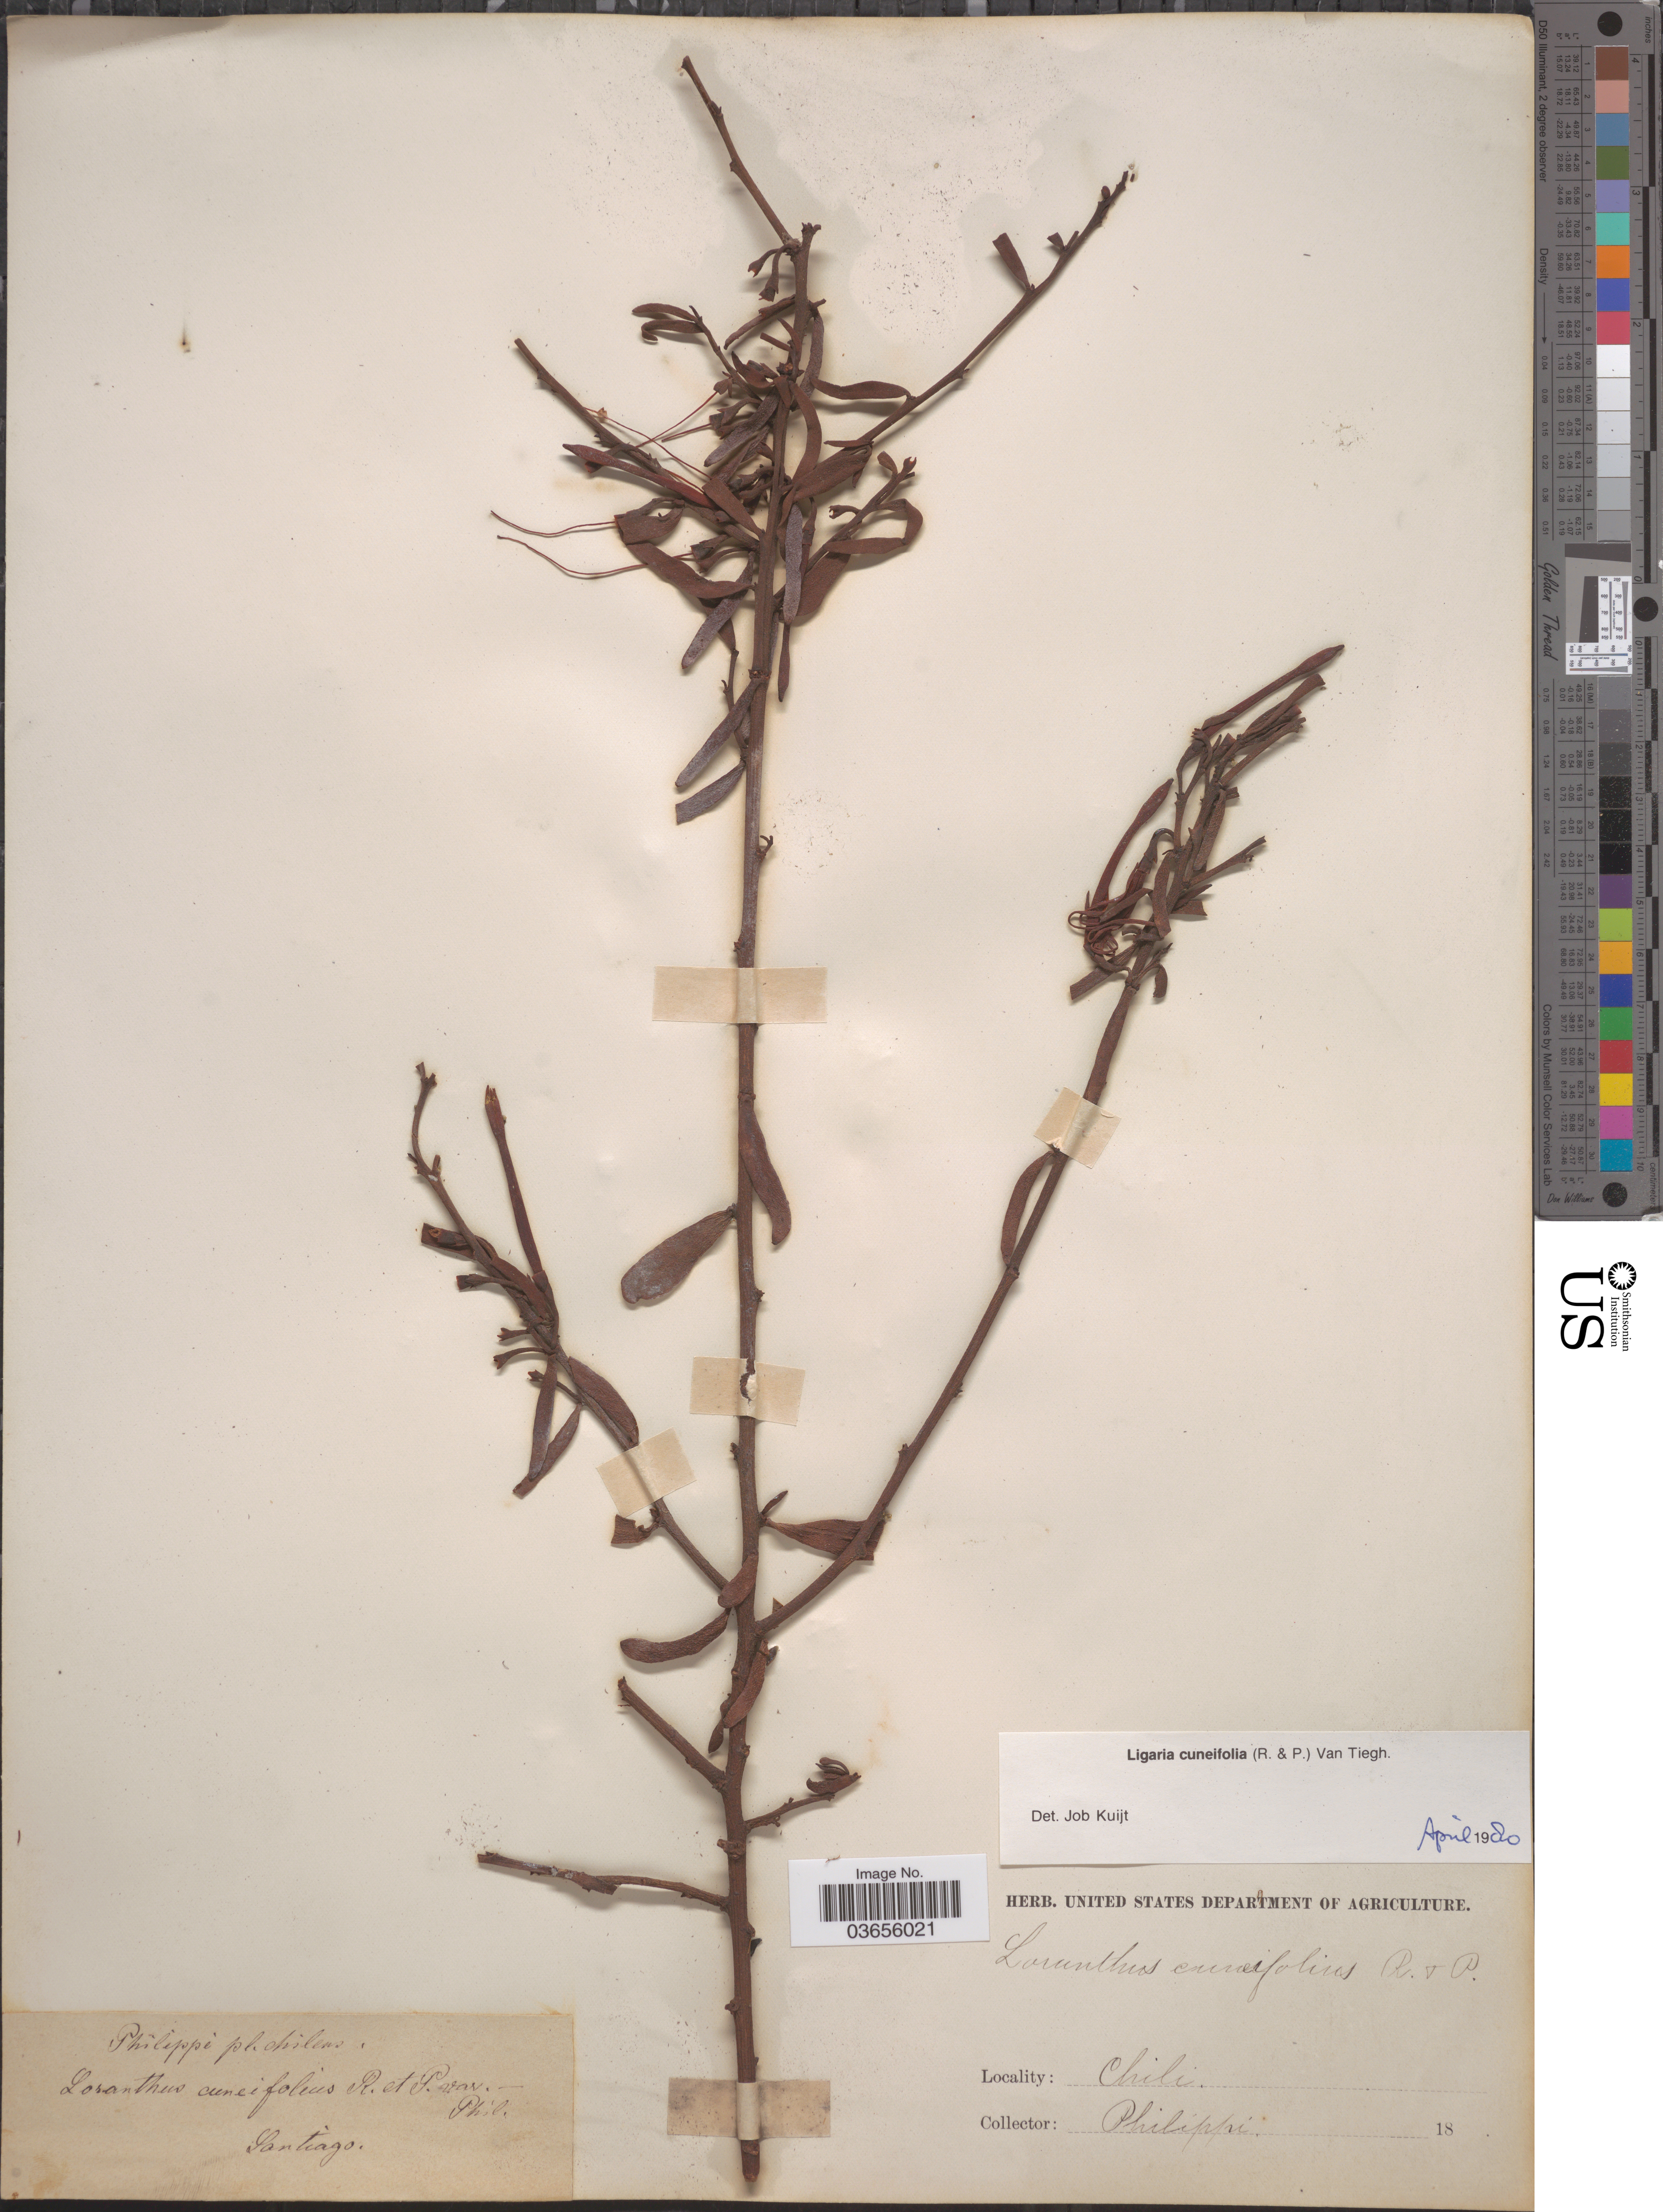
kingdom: Plantae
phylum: Tracheophyta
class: Magnoliopsida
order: Santalales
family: Loranthaceae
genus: Ligaria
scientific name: Ligaria cuneifolia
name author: (Ruiz & Pav.) Tiegh.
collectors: -. Philippi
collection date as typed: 18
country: Chile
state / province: Región Metropolitana (RM)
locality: Santiago.